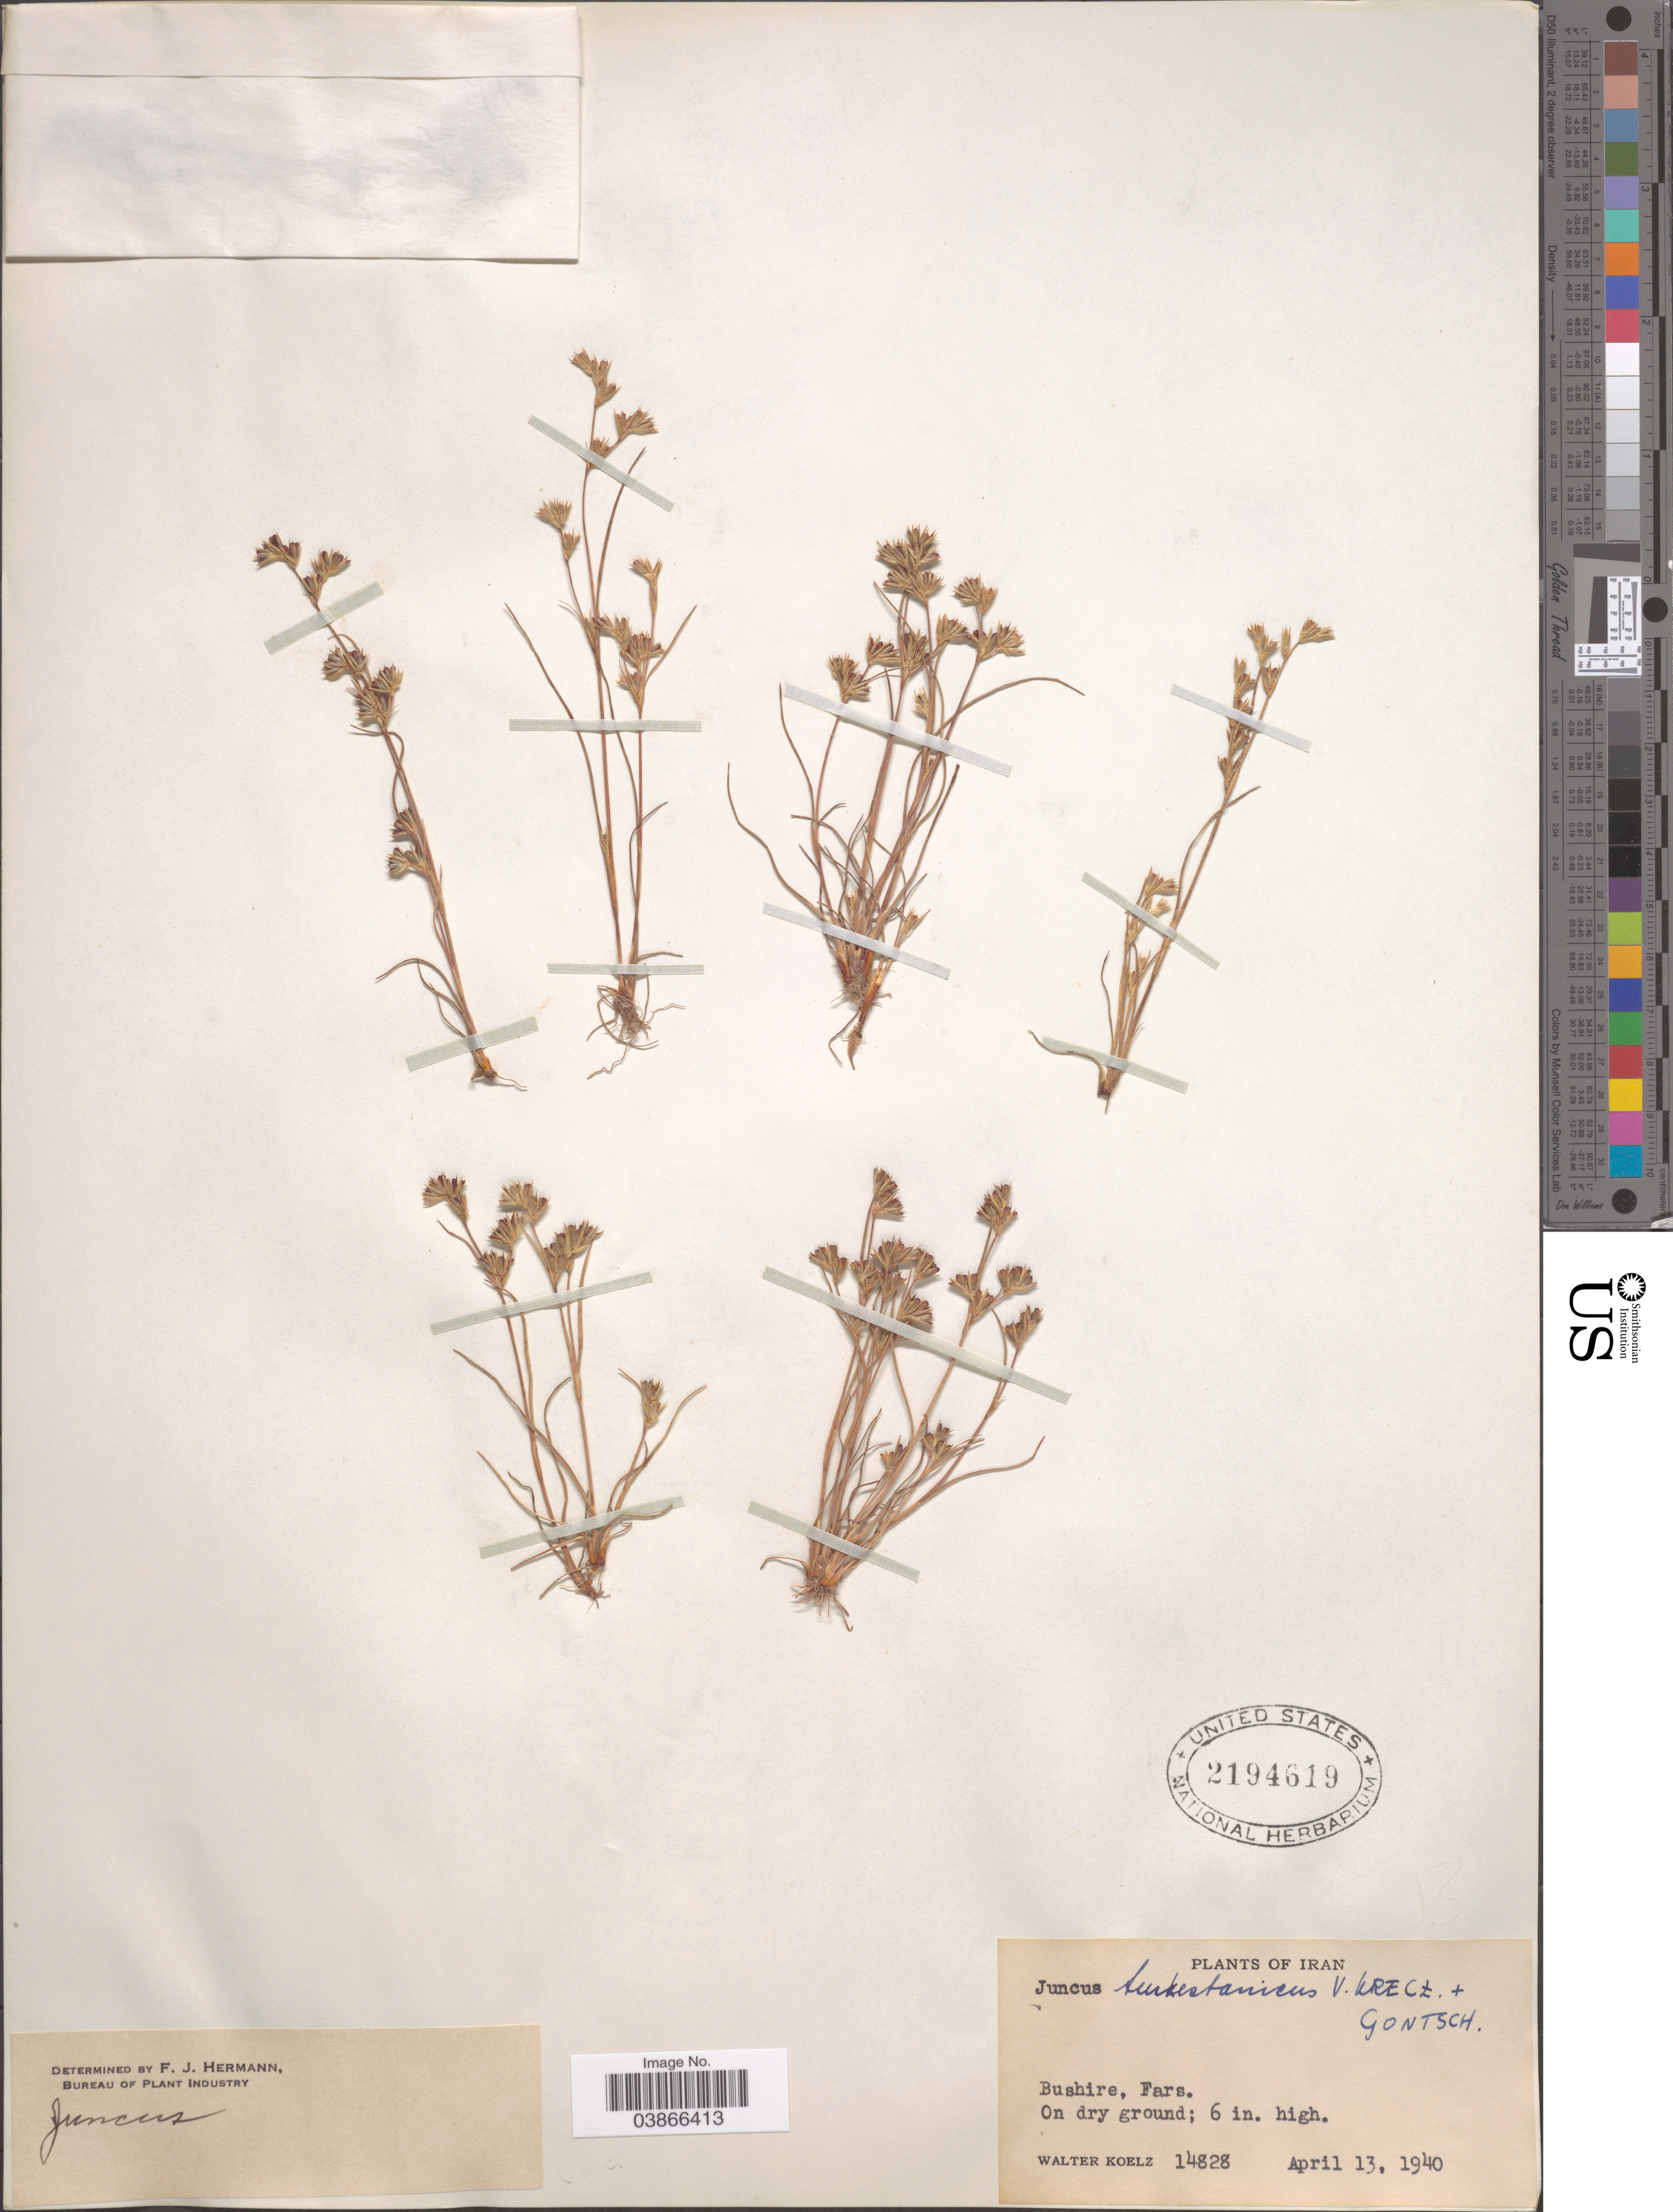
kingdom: Plantae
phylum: Tracheophyta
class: Liliopsida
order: Poales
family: Juncaceae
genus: Juncus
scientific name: Juncus turkestanicus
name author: V.I. Krecz. & Gontsch.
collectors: W. N. Koelz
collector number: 14828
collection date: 1940-04-13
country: Iran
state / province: Fars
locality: Bushire.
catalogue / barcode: US 2194619